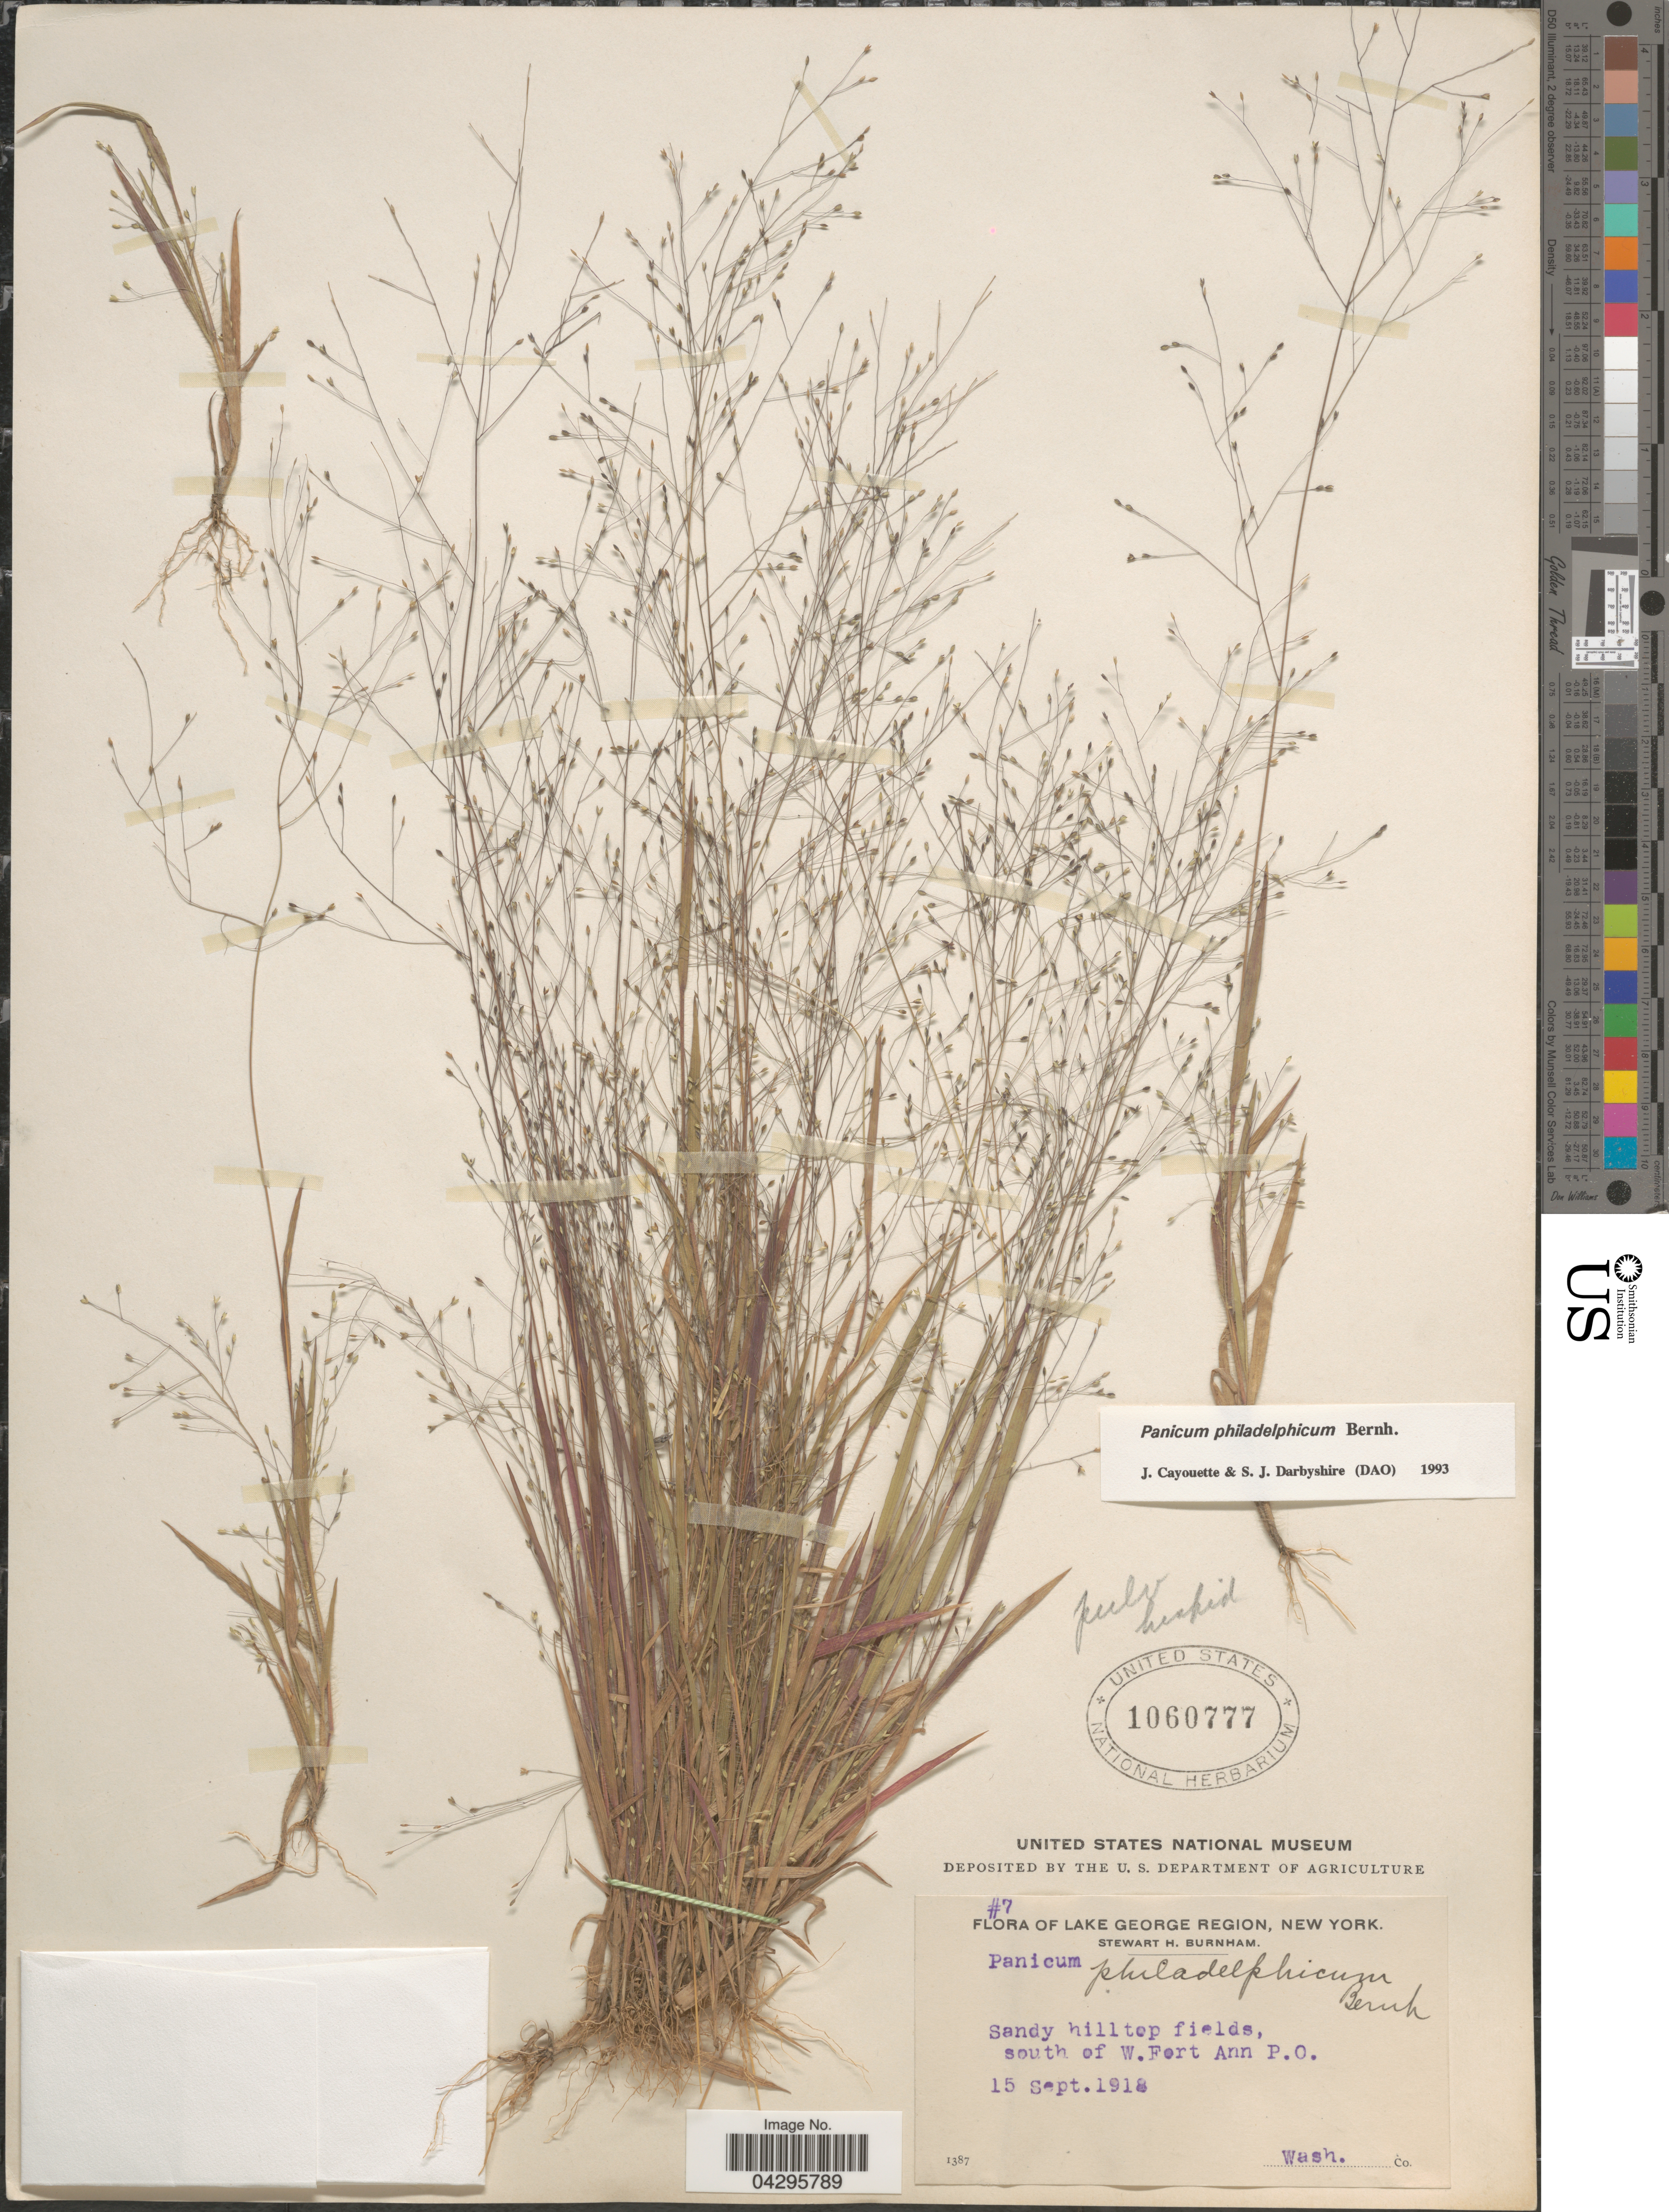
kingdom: Plantae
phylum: Tracheophyta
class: Liliopsida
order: Poales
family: Poaceae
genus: Panicum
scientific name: Panicum philadelphicum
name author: Bernh. ex Trin.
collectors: S. Burnham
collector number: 7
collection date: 1918-09-15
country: United States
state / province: New York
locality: Lake George Region. Sandy hilltop fields, south of W. Fort Ann P. O. Wash. Co.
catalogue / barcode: US 1060777